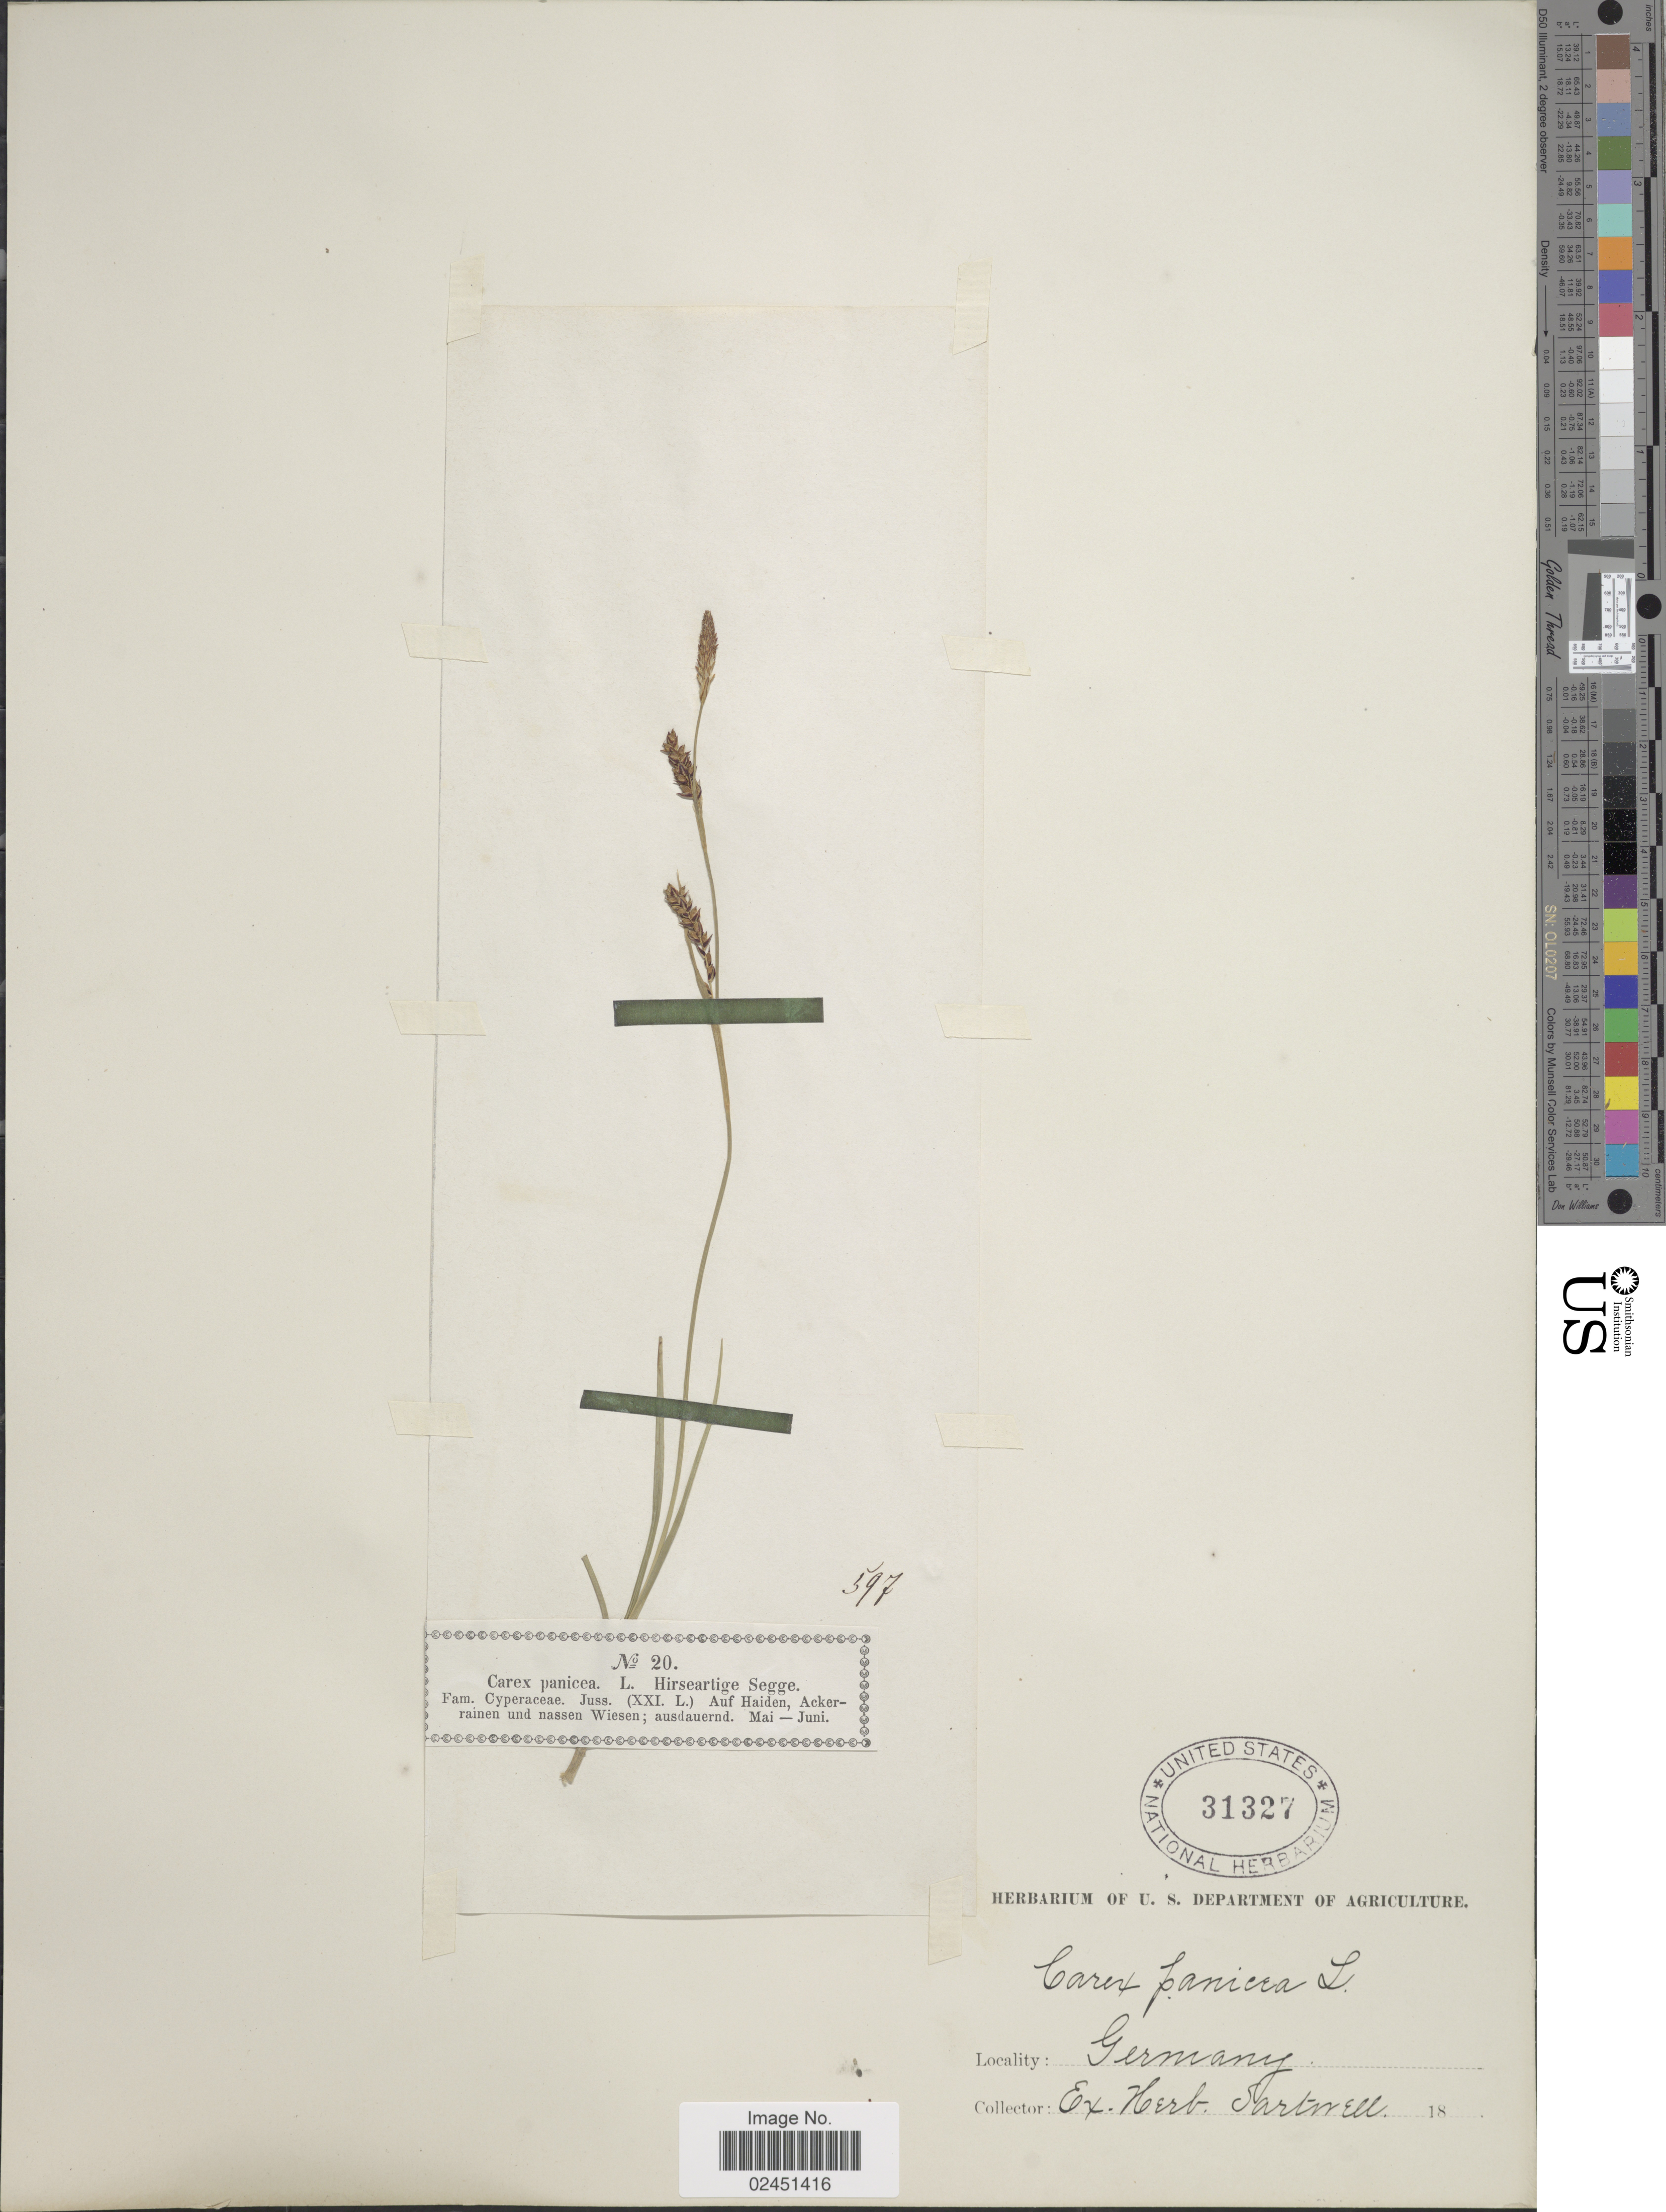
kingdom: Plantae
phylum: Tracheophyta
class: Liliopsida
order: Poales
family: Cyperaceae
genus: Carex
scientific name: Carex panicea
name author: L.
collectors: ex herb. Sartwell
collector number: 20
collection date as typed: Transcribed d/m/y: //5; 18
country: Germany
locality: Aud Haiden, Ackerrainen und nassen Wiesen; ausdauernd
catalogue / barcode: US 31327